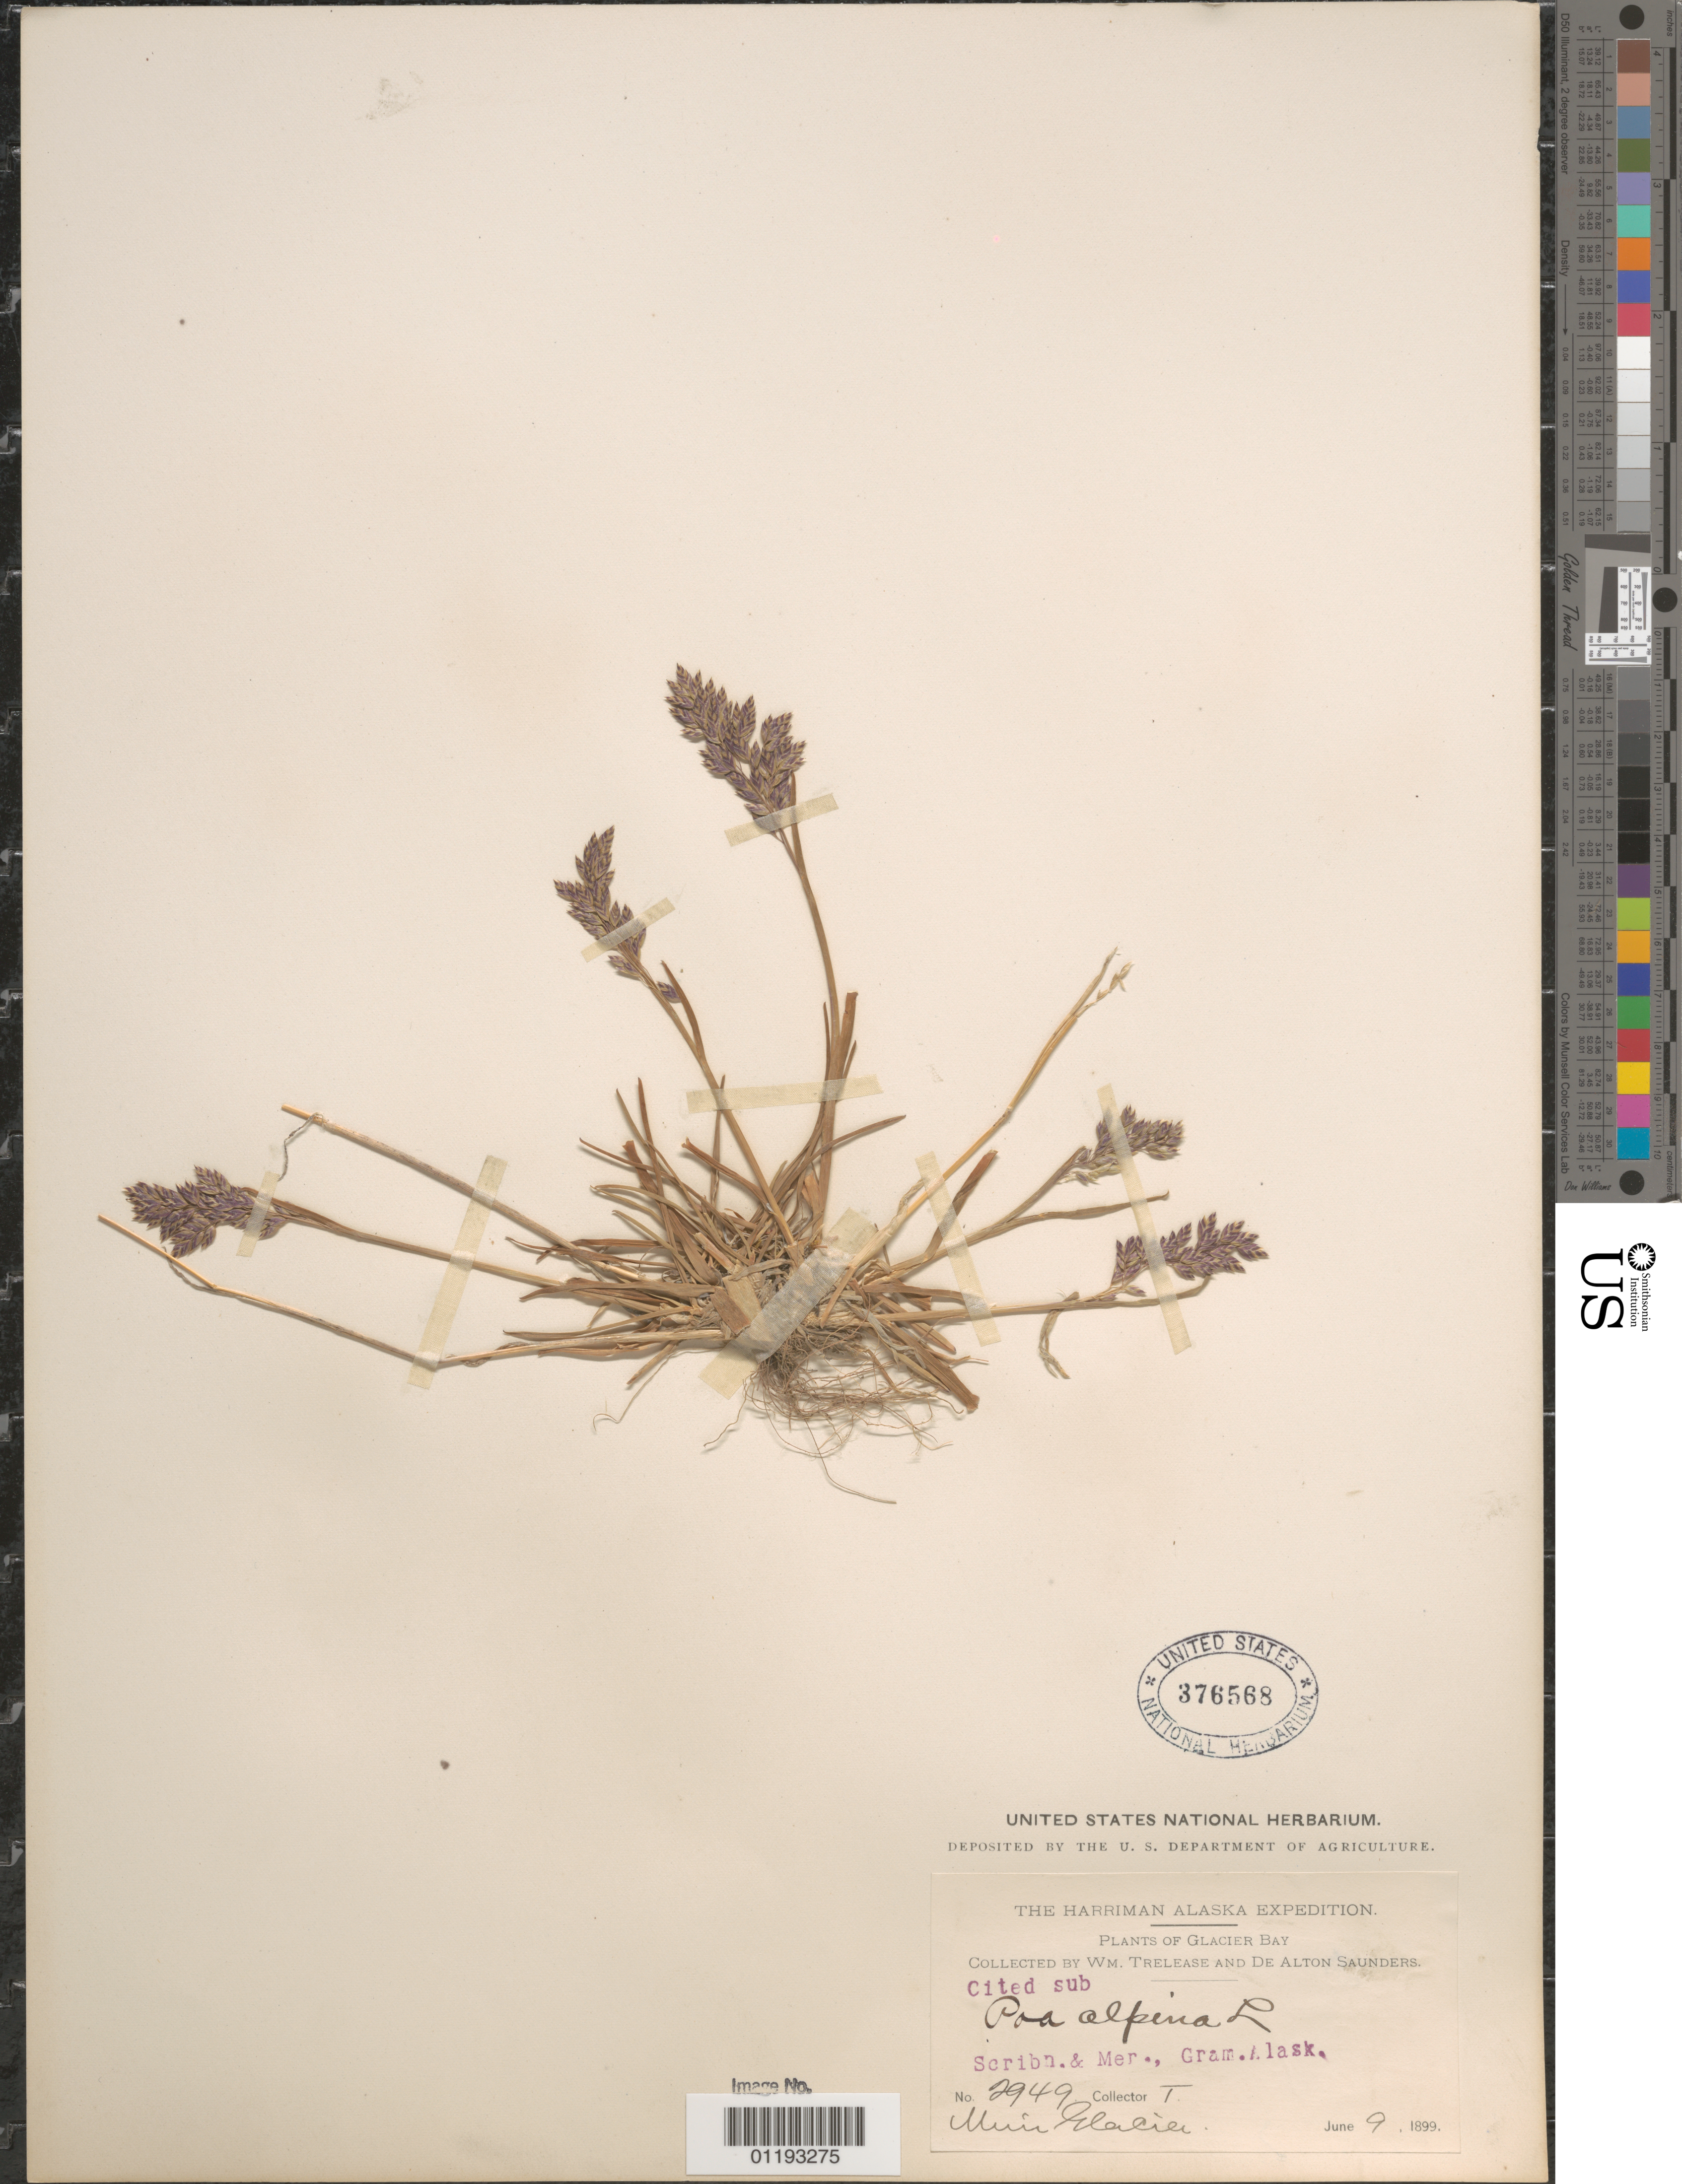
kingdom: Plantae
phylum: Tracheophyta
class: Liliopsida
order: Poales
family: Poaceae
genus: Poa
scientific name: Poa alpina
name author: L.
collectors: W. Trelease & D. Saunders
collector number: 2949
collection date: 1899-06-09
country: United States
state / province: Alaska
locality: Muir Glacier.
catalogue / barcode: US 376568